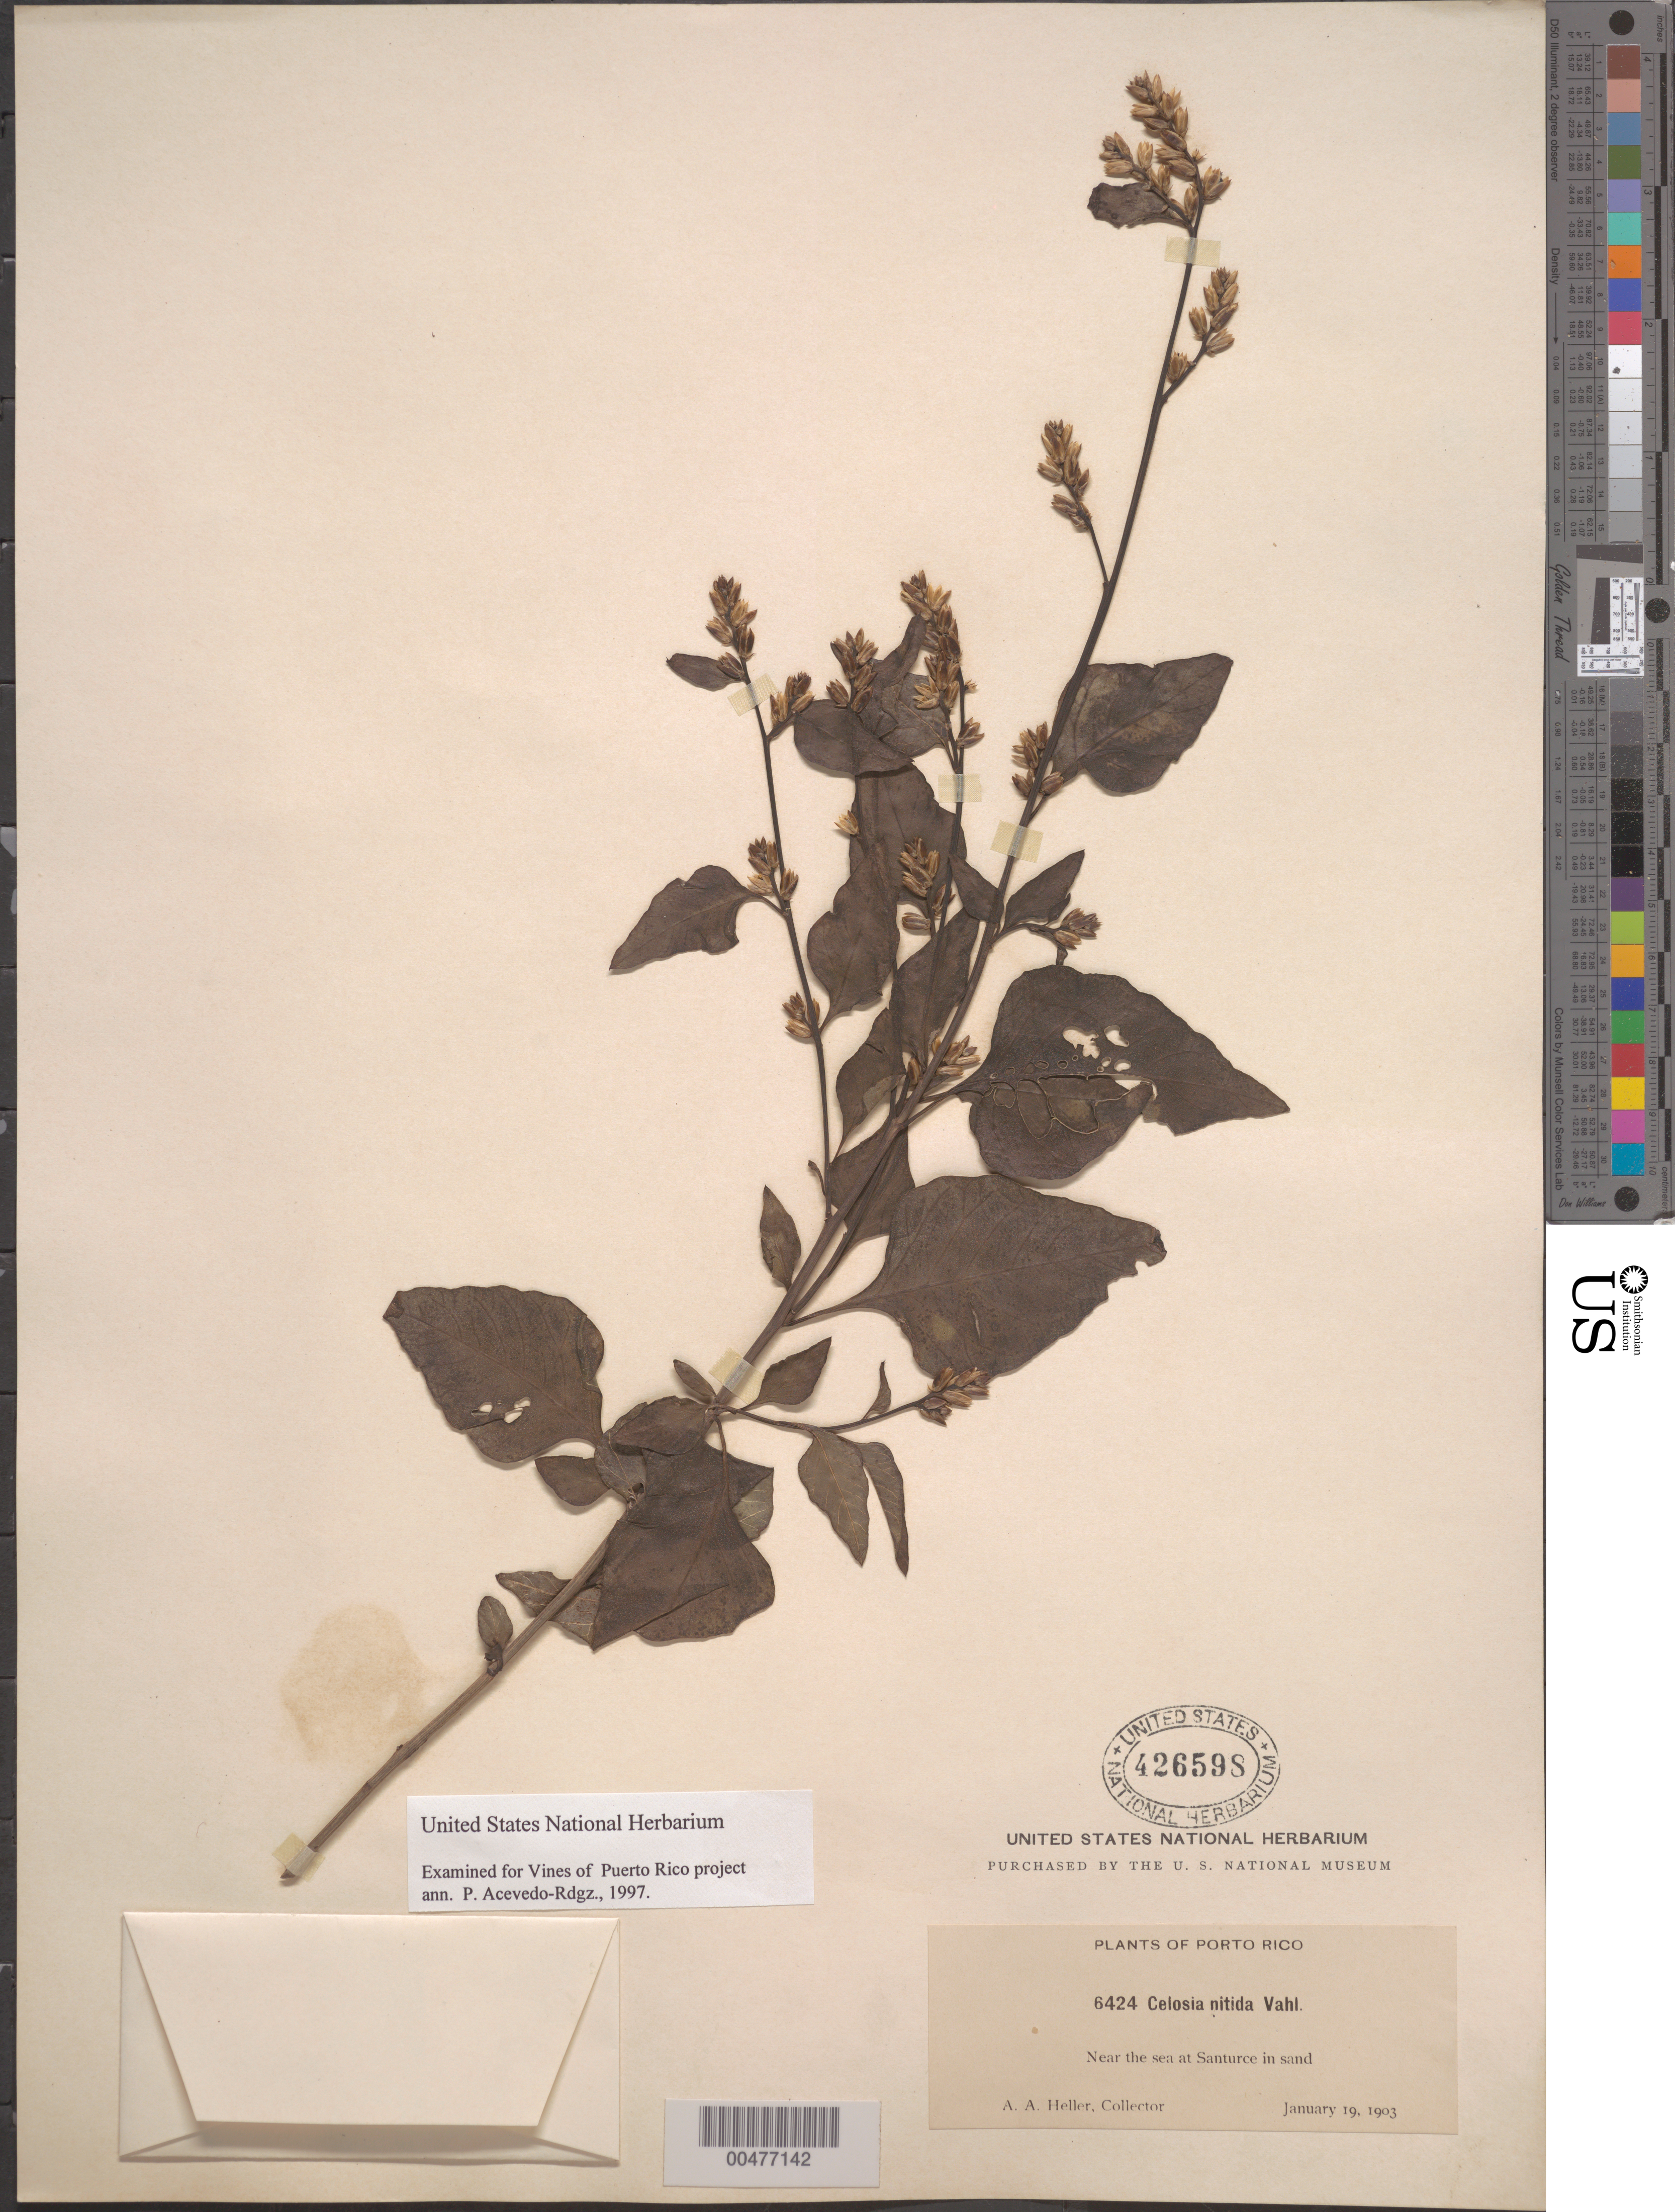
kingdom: Plantae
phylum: Tracheophyta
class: Magnoliopsida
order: Caryophyllales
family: Amaranthaceae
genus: Celosia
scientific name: Celosia nitida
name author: Vahl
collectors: -- Heller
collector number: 6424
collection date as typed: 19 Jan 1903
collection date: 1903-01-19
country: Puerto Rico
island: Greater Antilles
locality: Santurce. Near the sea in sand.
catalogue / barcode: US 426598